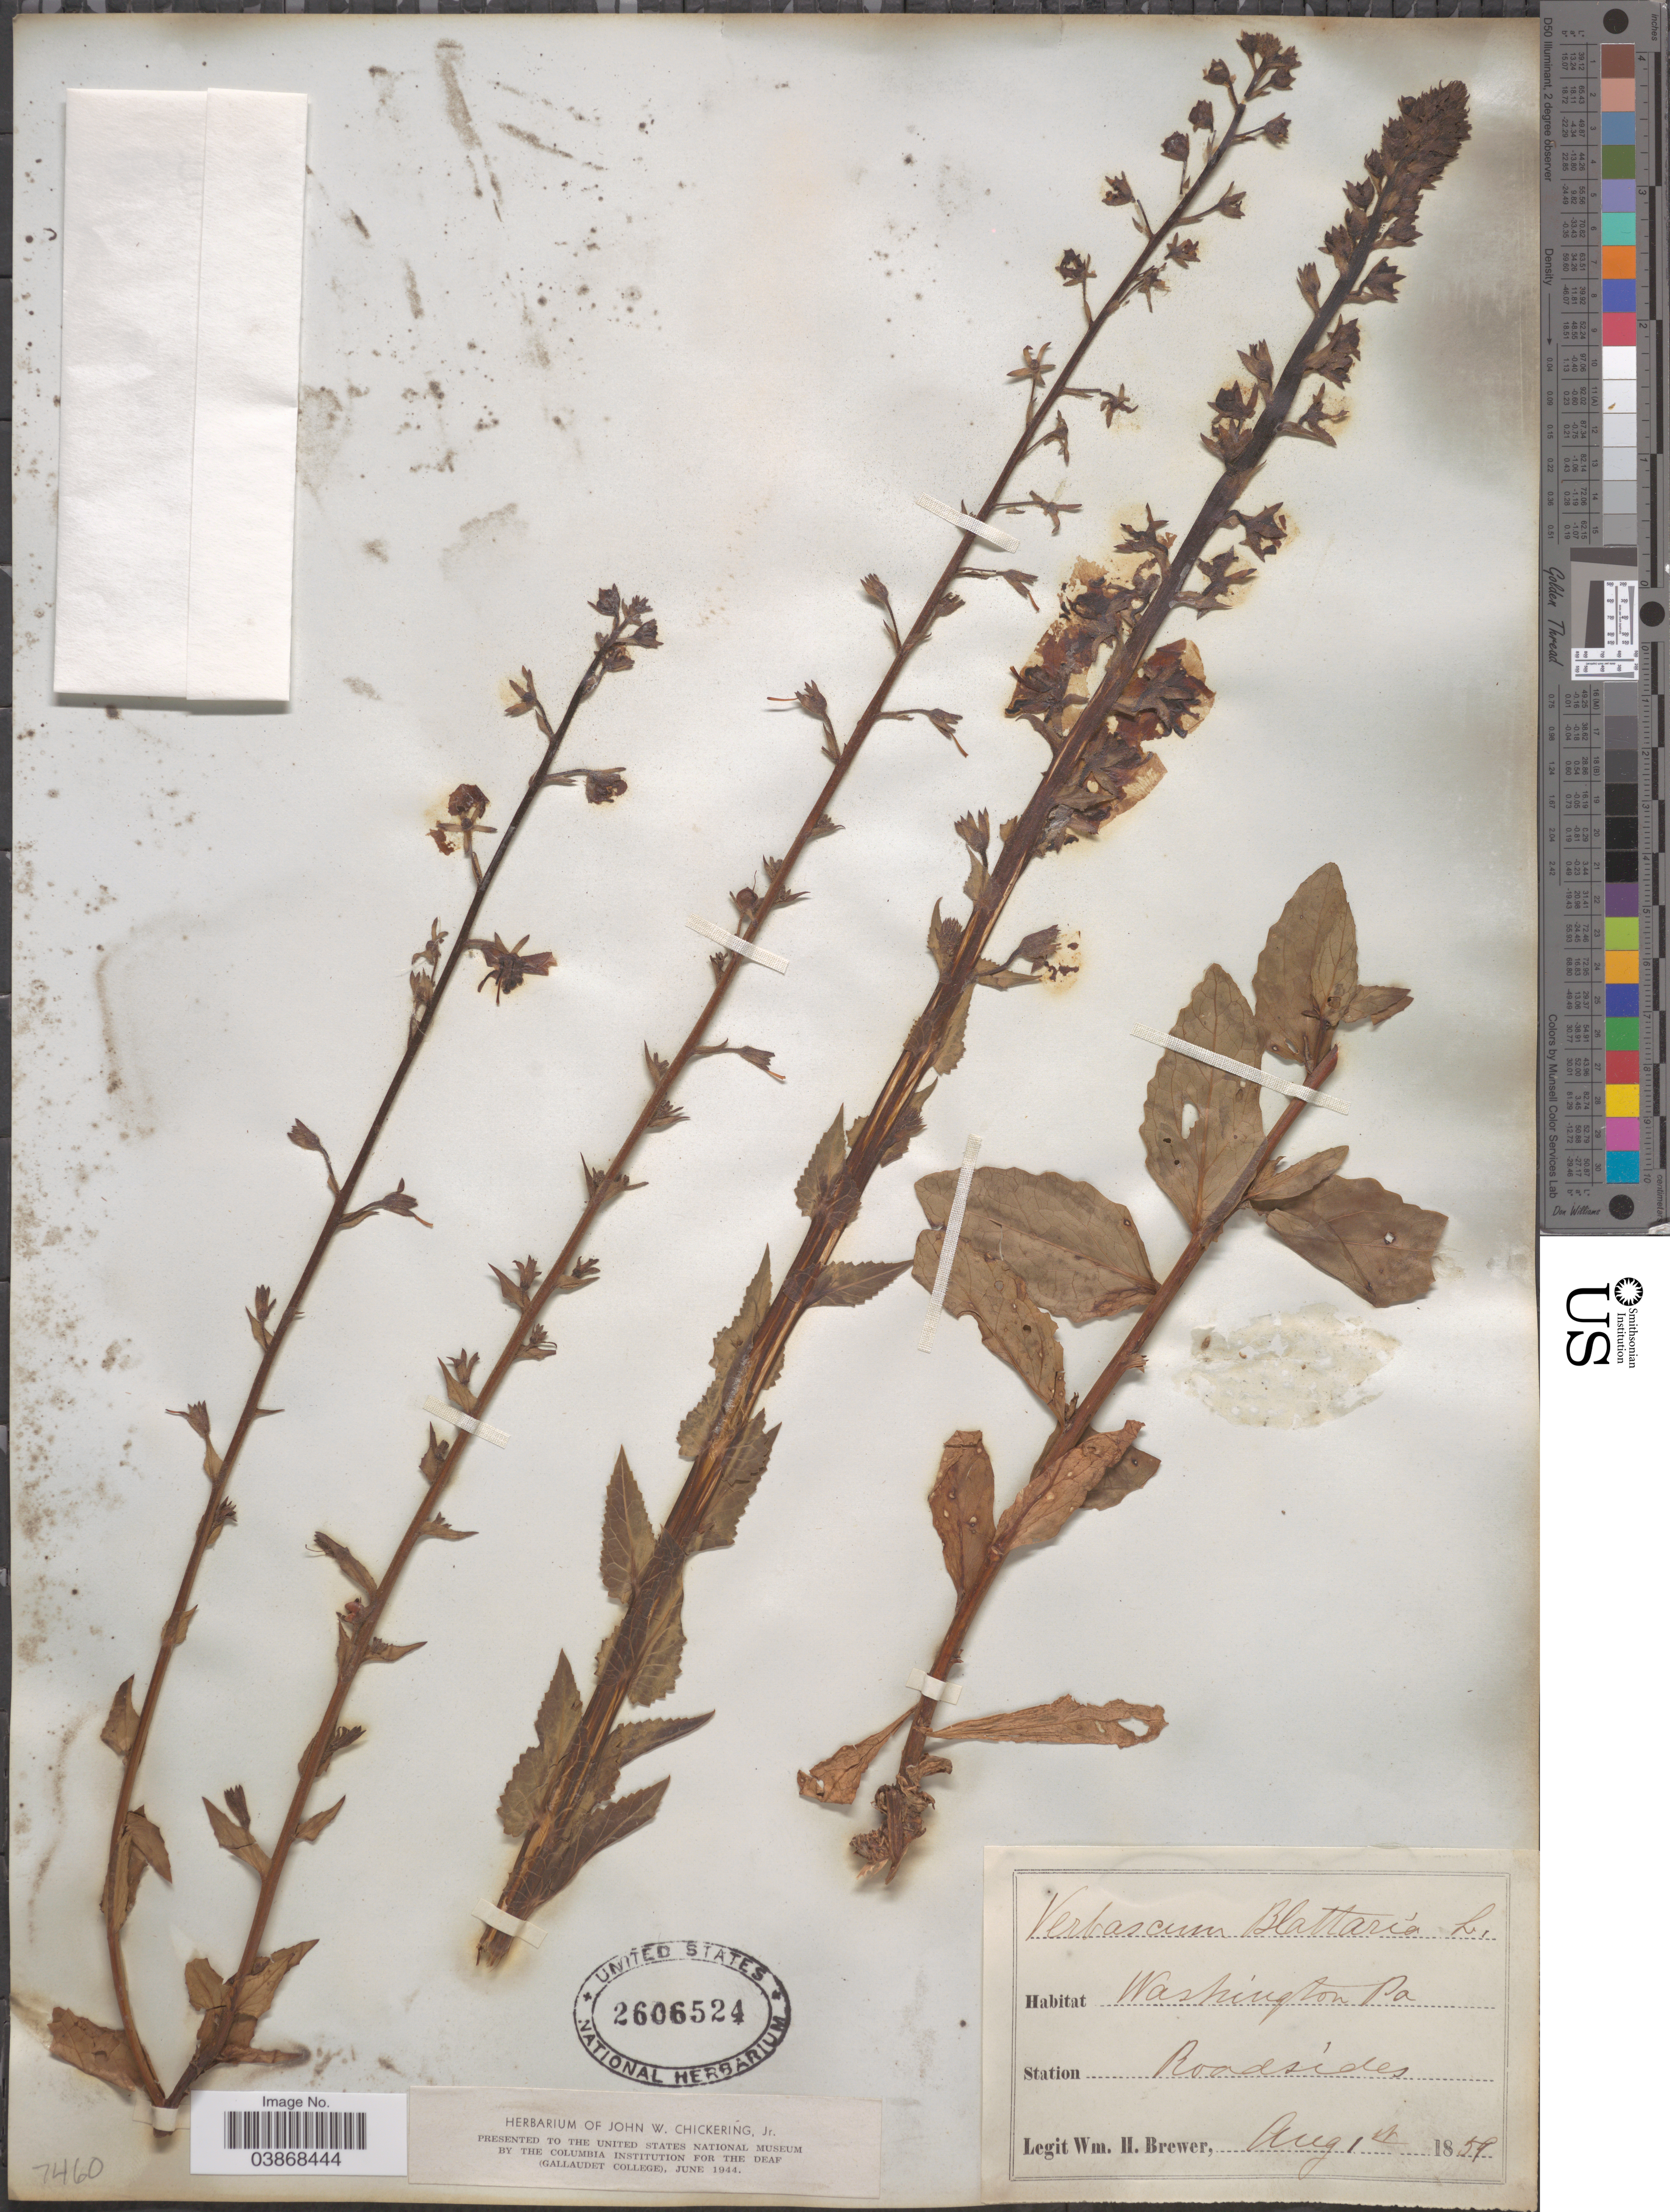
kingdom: Plantae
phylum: Tracheophyta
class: Magnoliopsida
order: Lamiales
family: Scrophulariaceae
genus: Verbascum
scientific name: Verbascum blattaria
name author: L.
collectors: W. H. Brewer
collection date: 1859-08-01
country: United States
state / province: Pennsylvania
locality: Washington.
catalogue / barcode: US 2606524